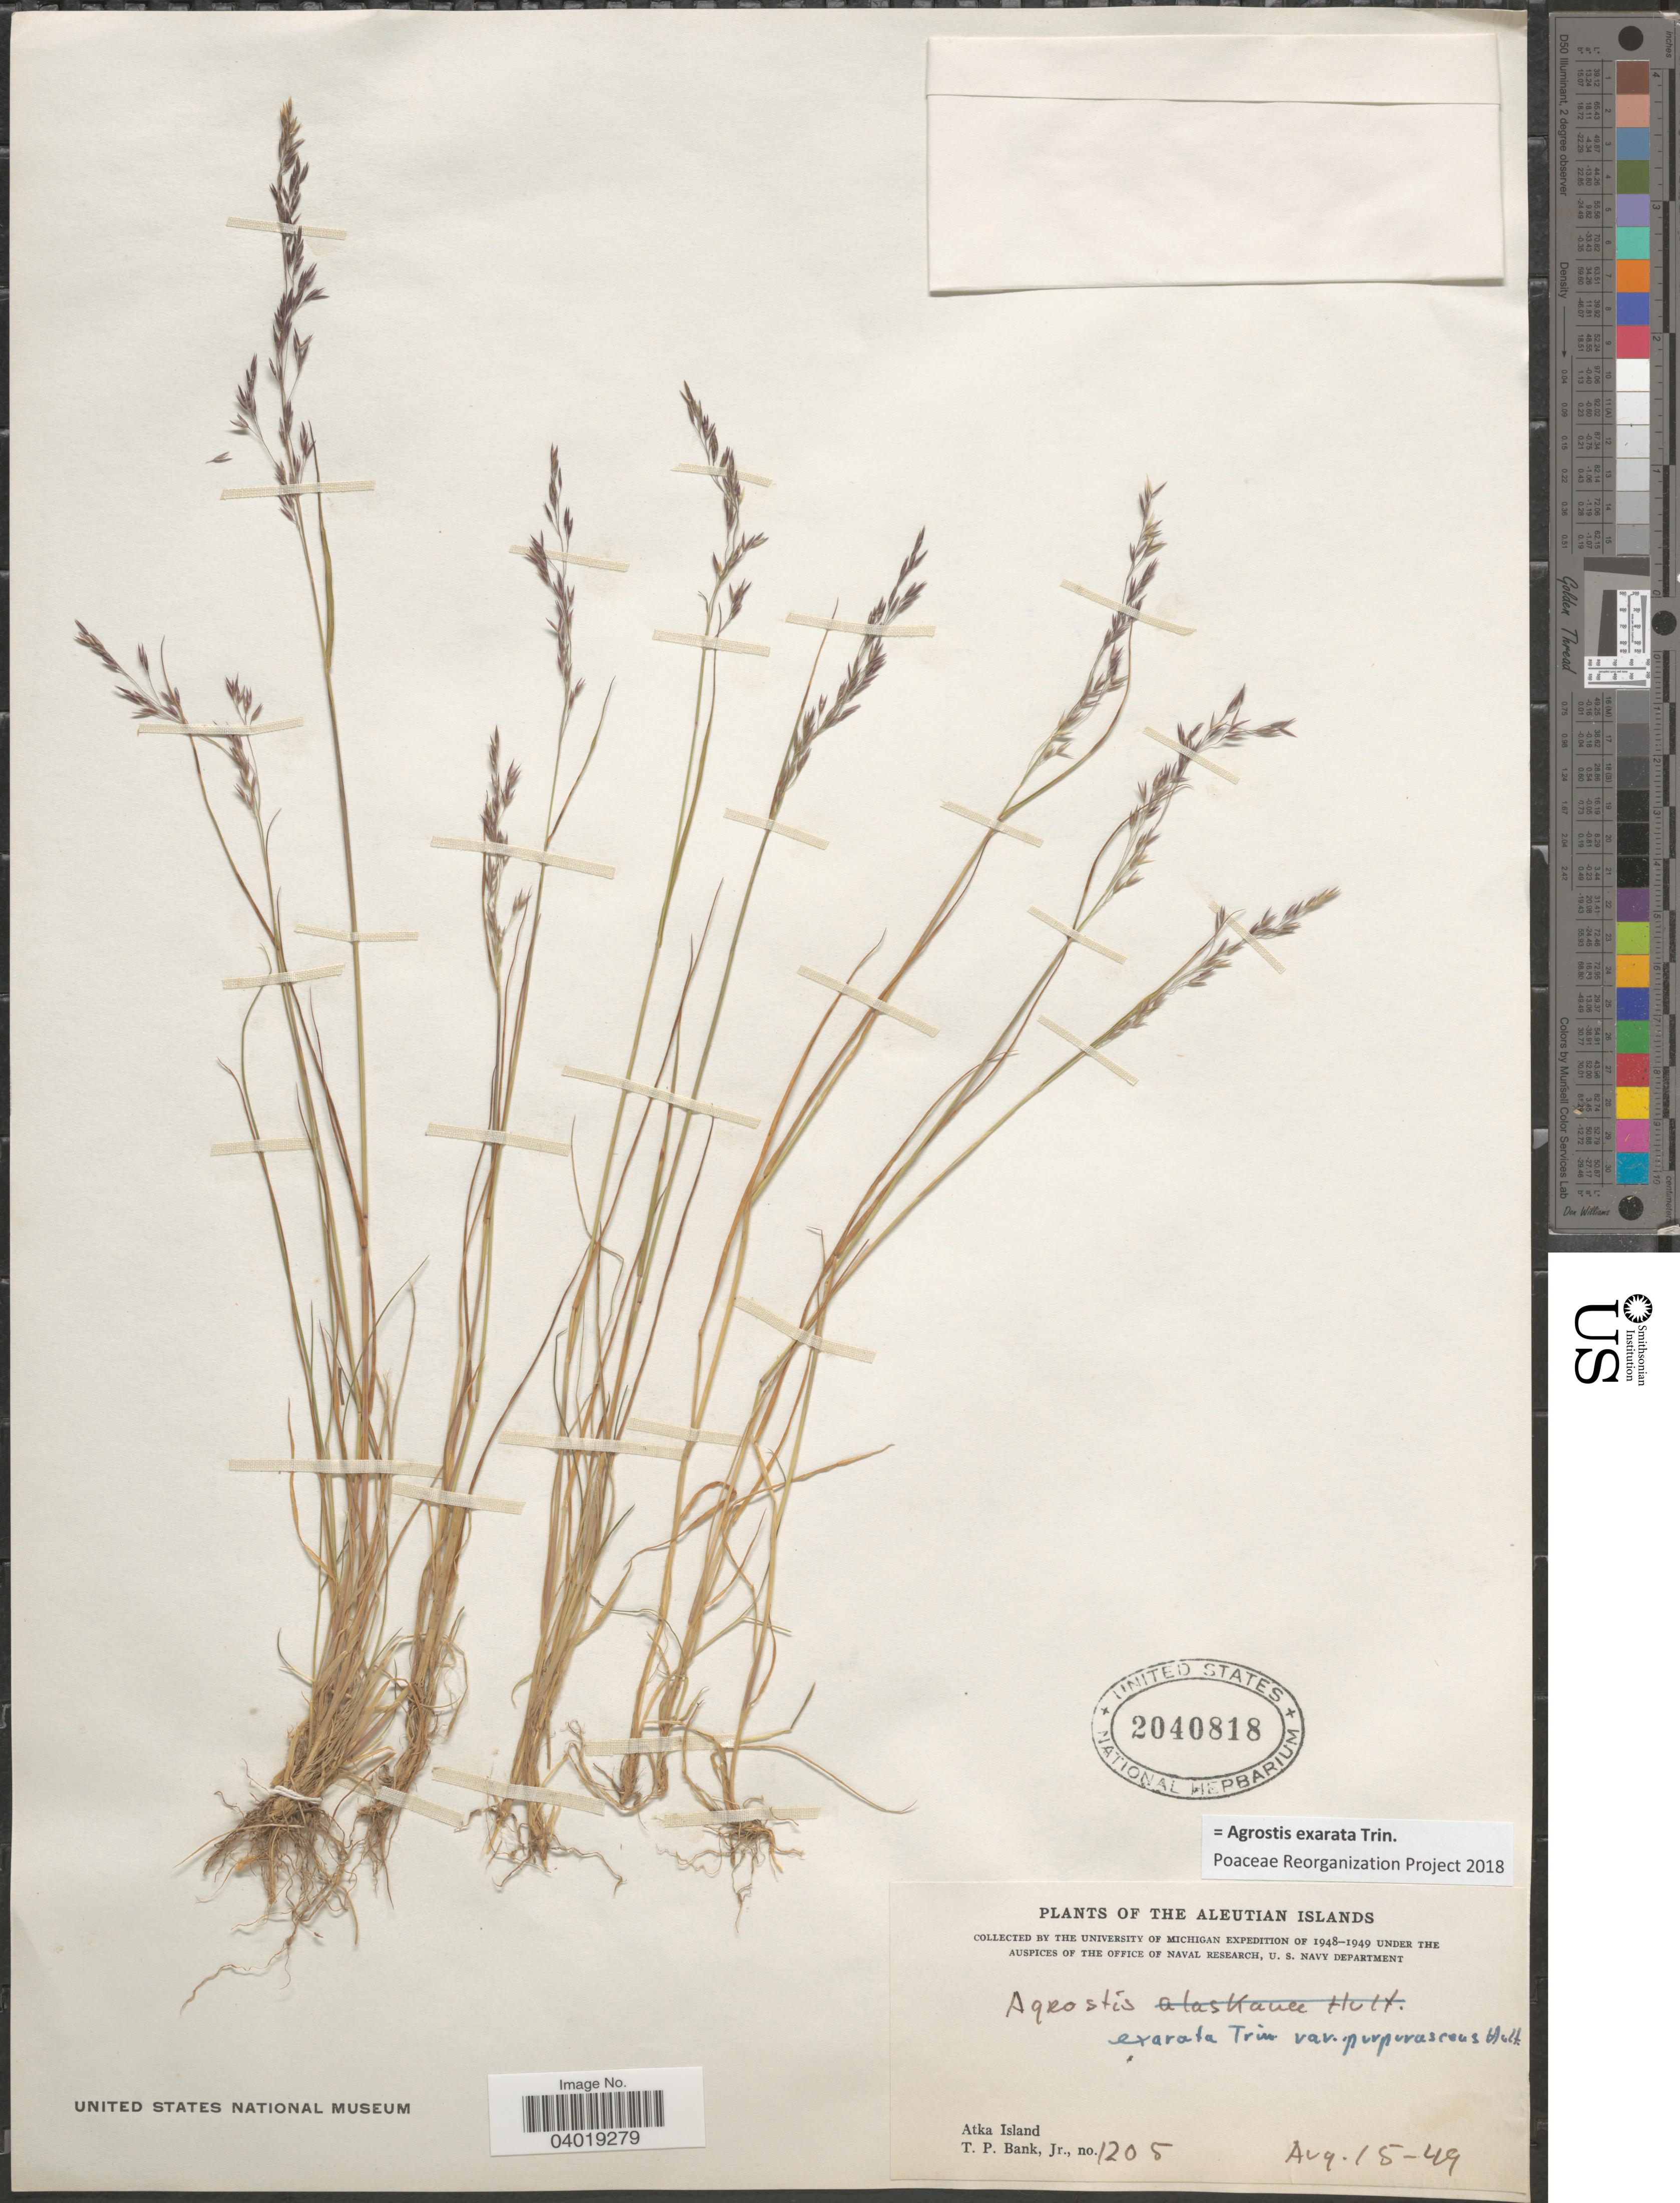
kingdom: Plantae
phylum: Tracheophyta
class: Liliopsida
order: Poales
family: Poaceae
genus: Agrostis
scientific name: Agrostis exarata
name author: Trin.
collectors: T. Bank Jr.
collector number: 1205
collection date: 1949-08-15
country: United States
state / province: Alaska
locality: The Aleutian Islands. Atka Island.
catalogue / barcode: US 2040818